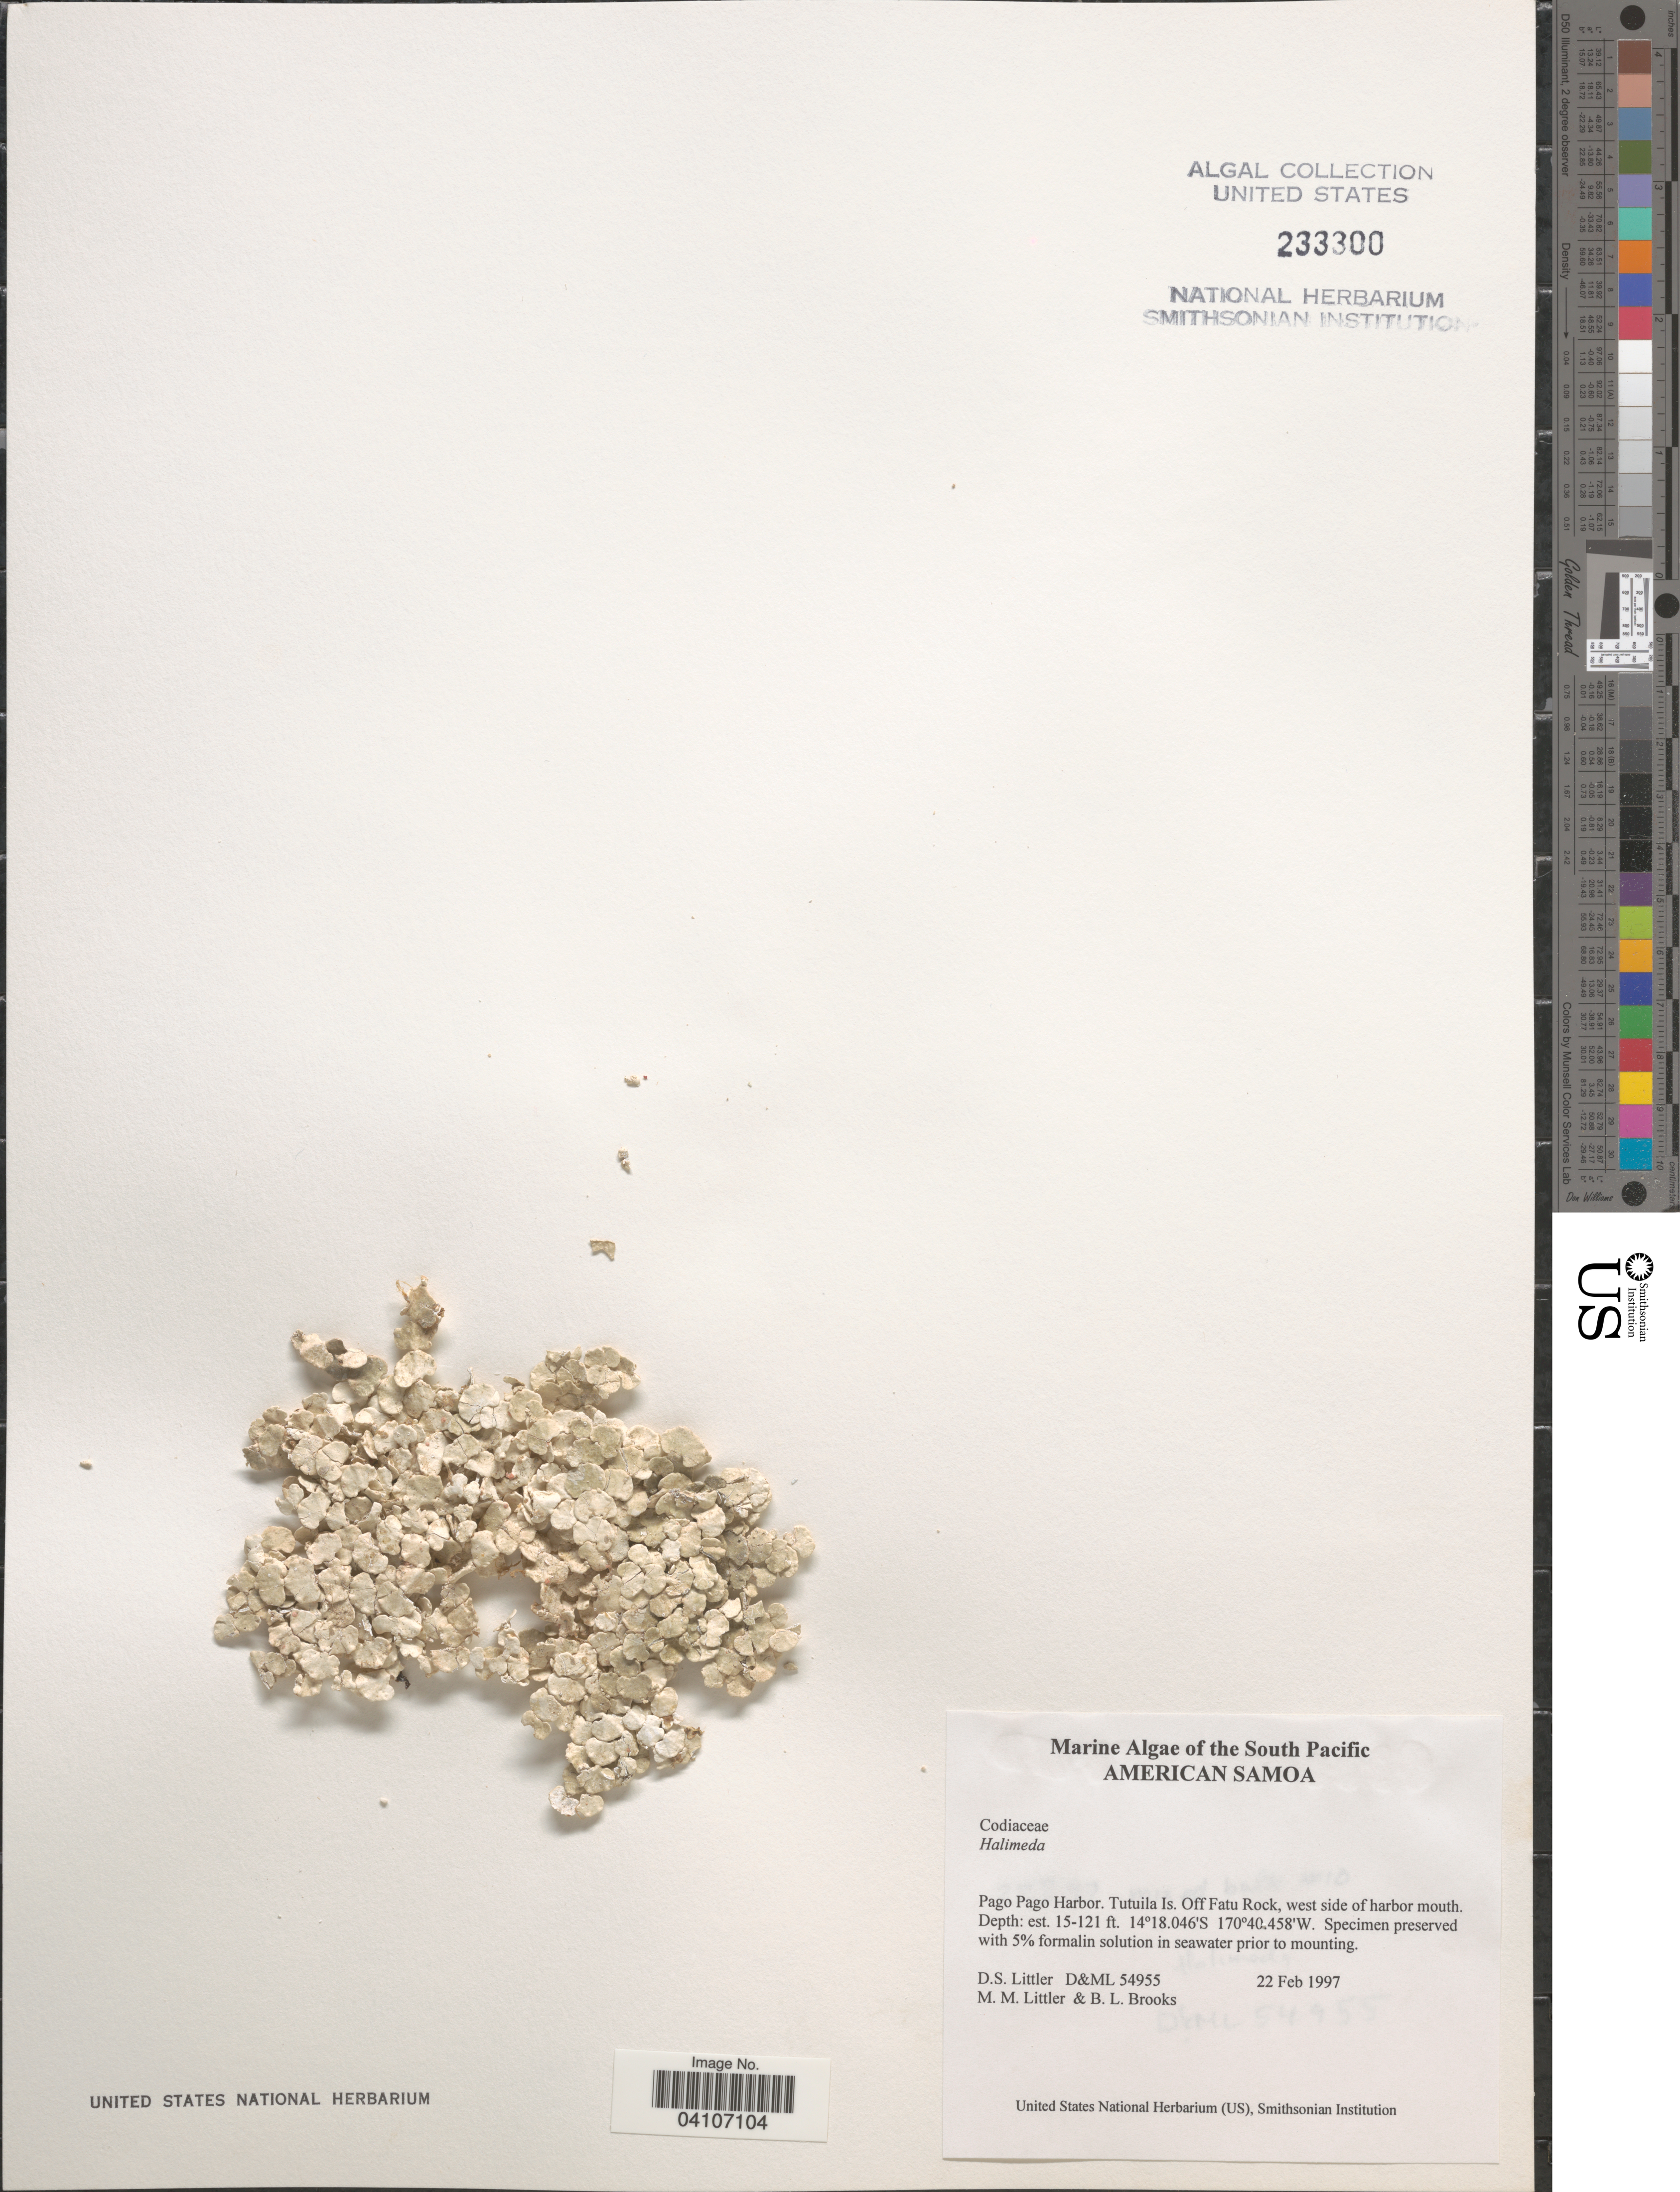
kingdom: Plantae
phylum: Chlorophyta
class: Ulvophyceae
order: Bryopsidales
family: Halimedaceae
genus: Halimeda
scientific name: Halimeda sp.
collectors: D. S. Littler & B. Brooks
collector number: D&ML54955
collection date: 1997-02-22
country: American Samoa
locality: Pago Pago Harbor. Tutuila Is. Off Fatu Rock, west side of harbor mouth.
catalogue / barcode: US 233300